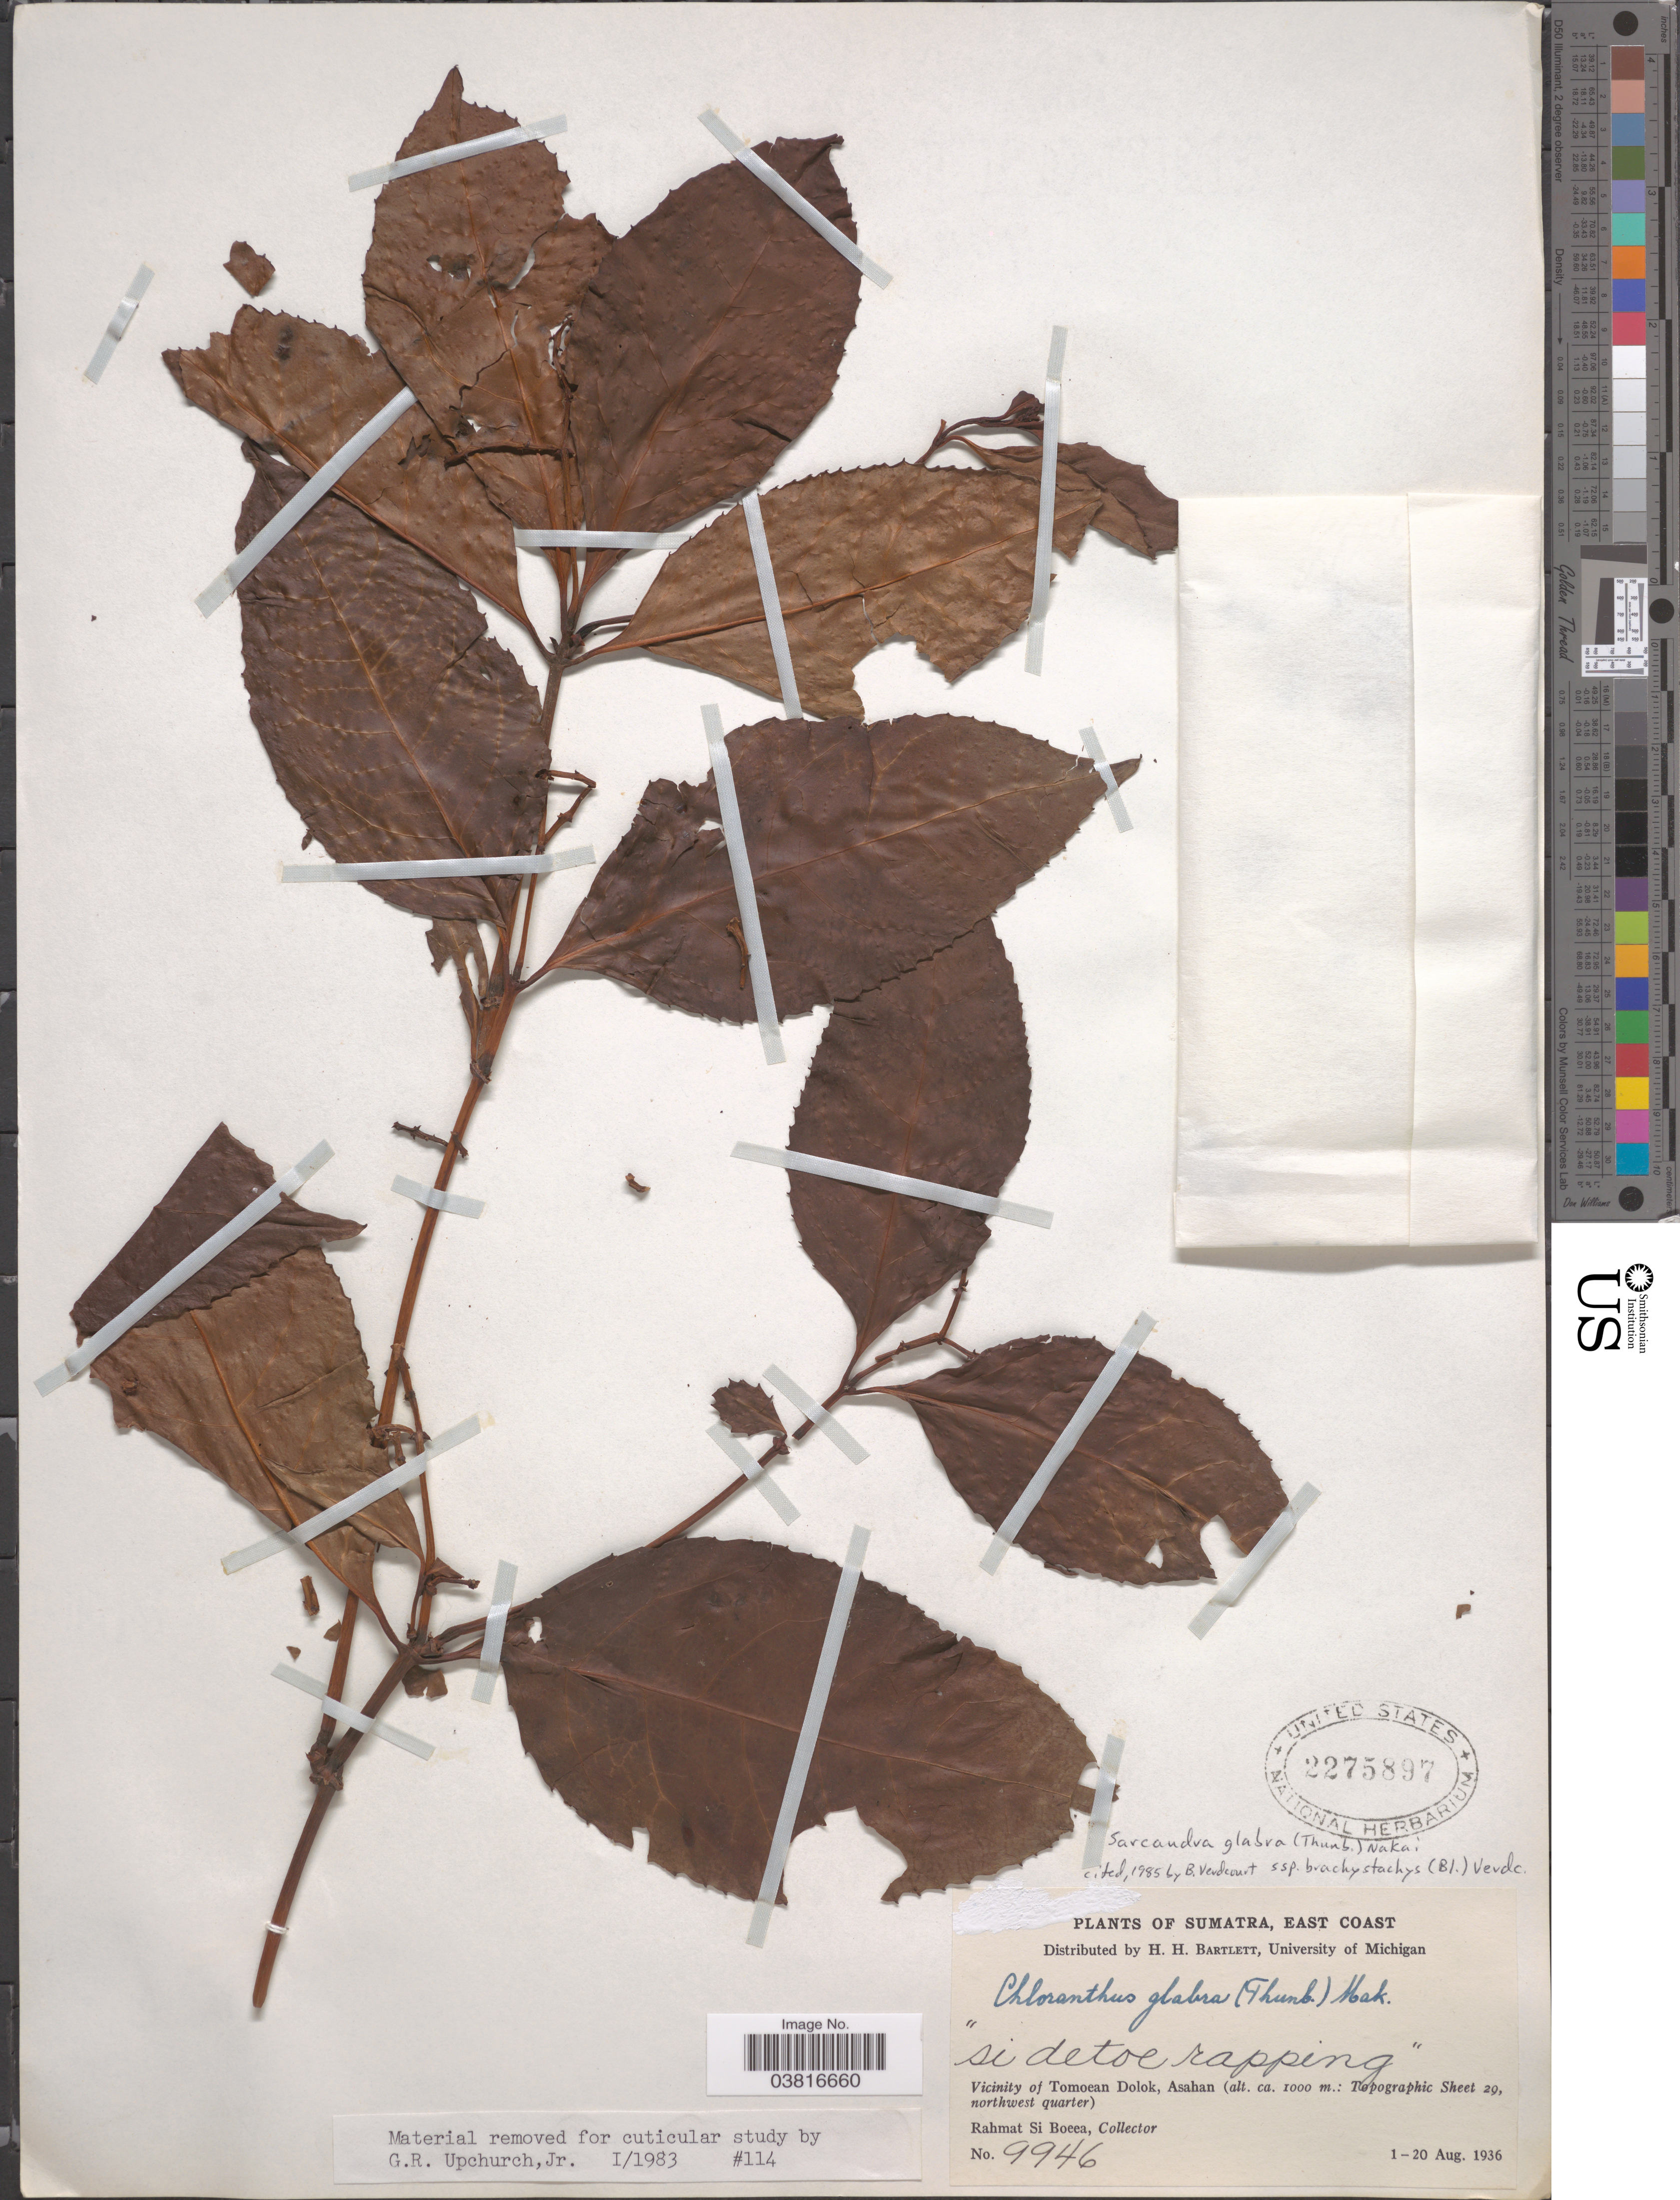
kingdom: Plantae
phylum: Tracheophyta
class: Magnoliopsida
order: Chloranthales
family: Chloranthaceae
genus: Sarcandra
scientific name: Sarcandra glabra subsp. brachystachys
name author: (Blume) Verdc.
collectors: Rahmat Si Boeea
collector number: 9946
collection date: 1936-08-01/1936-08-20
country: Indonesia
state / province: Sumatra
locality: East Coast. Vicinity of Tomoean Dolok, Asahan (Topographic Sheet 29, northwest quarter).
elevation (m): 1000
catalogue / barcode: US 2275897